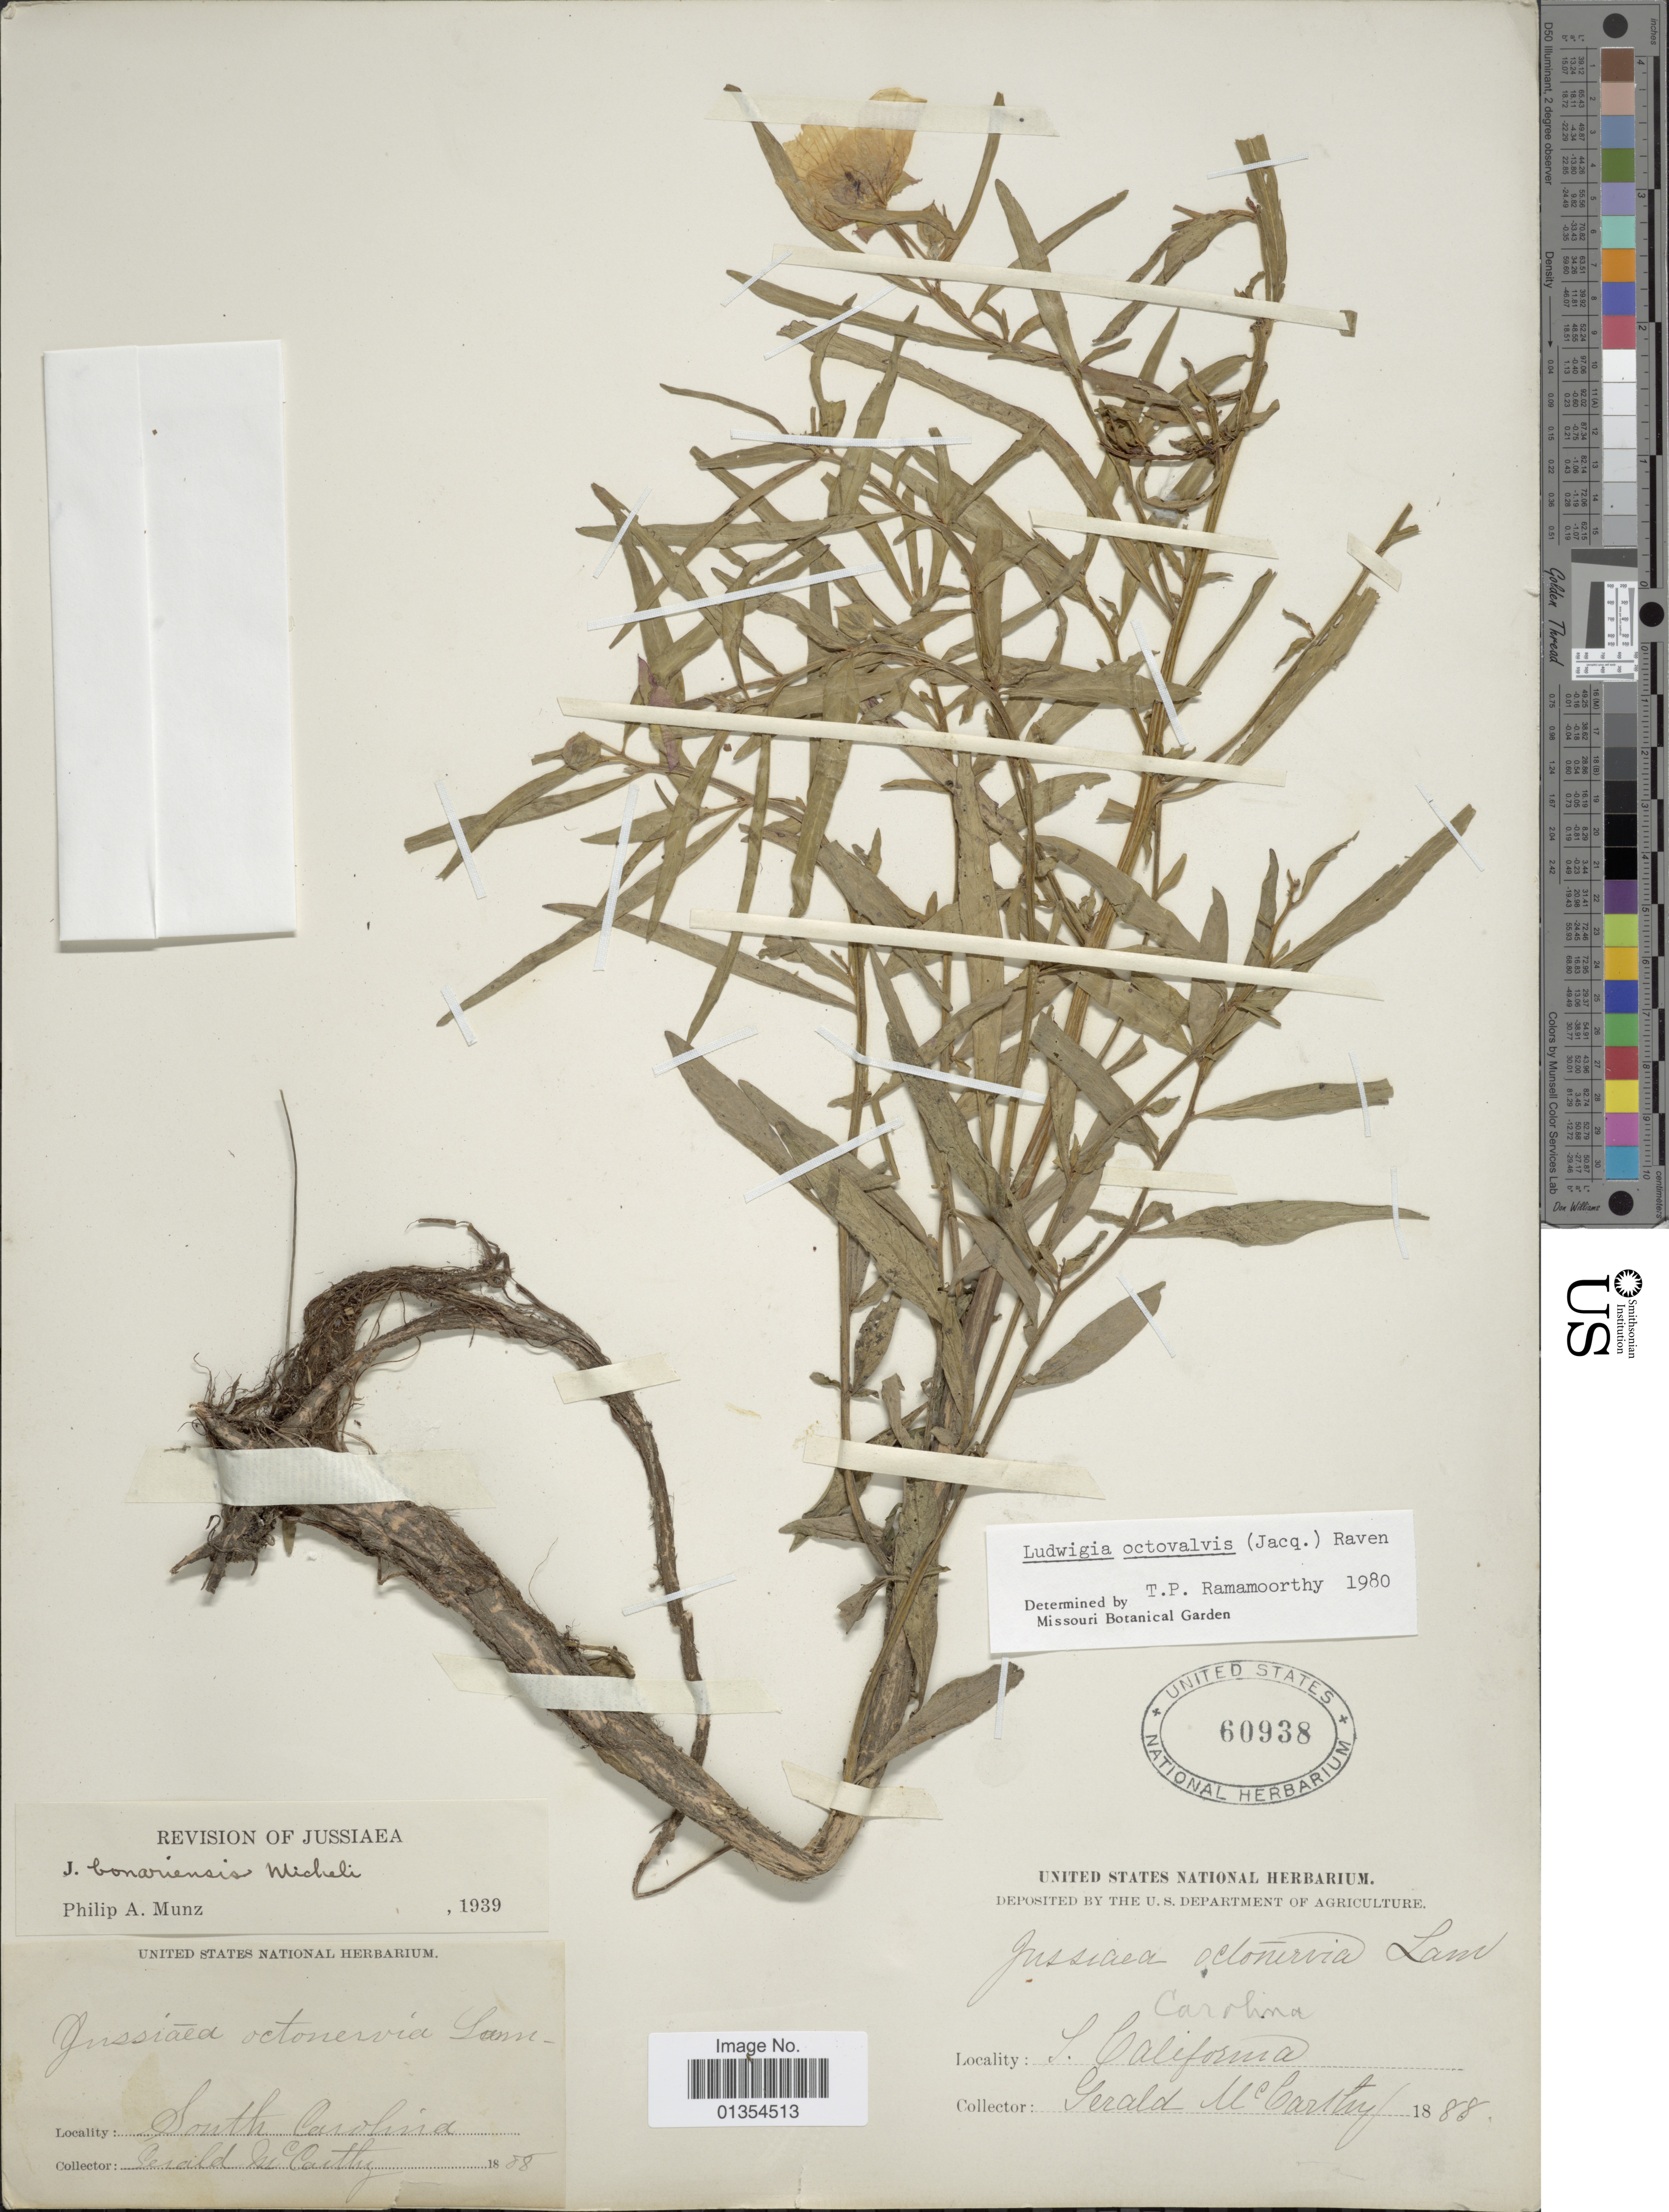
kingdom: Plantae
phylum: Tracheophyta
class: Magnoliopsida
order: Myrtales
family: Onagraceae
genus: Ludwigia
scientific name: Ludwigia octovalvis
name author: (Jacq.) P.H. Raven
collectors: M. McCarthy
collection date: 1888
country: United States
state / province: South Carolina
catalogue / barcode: US 60938